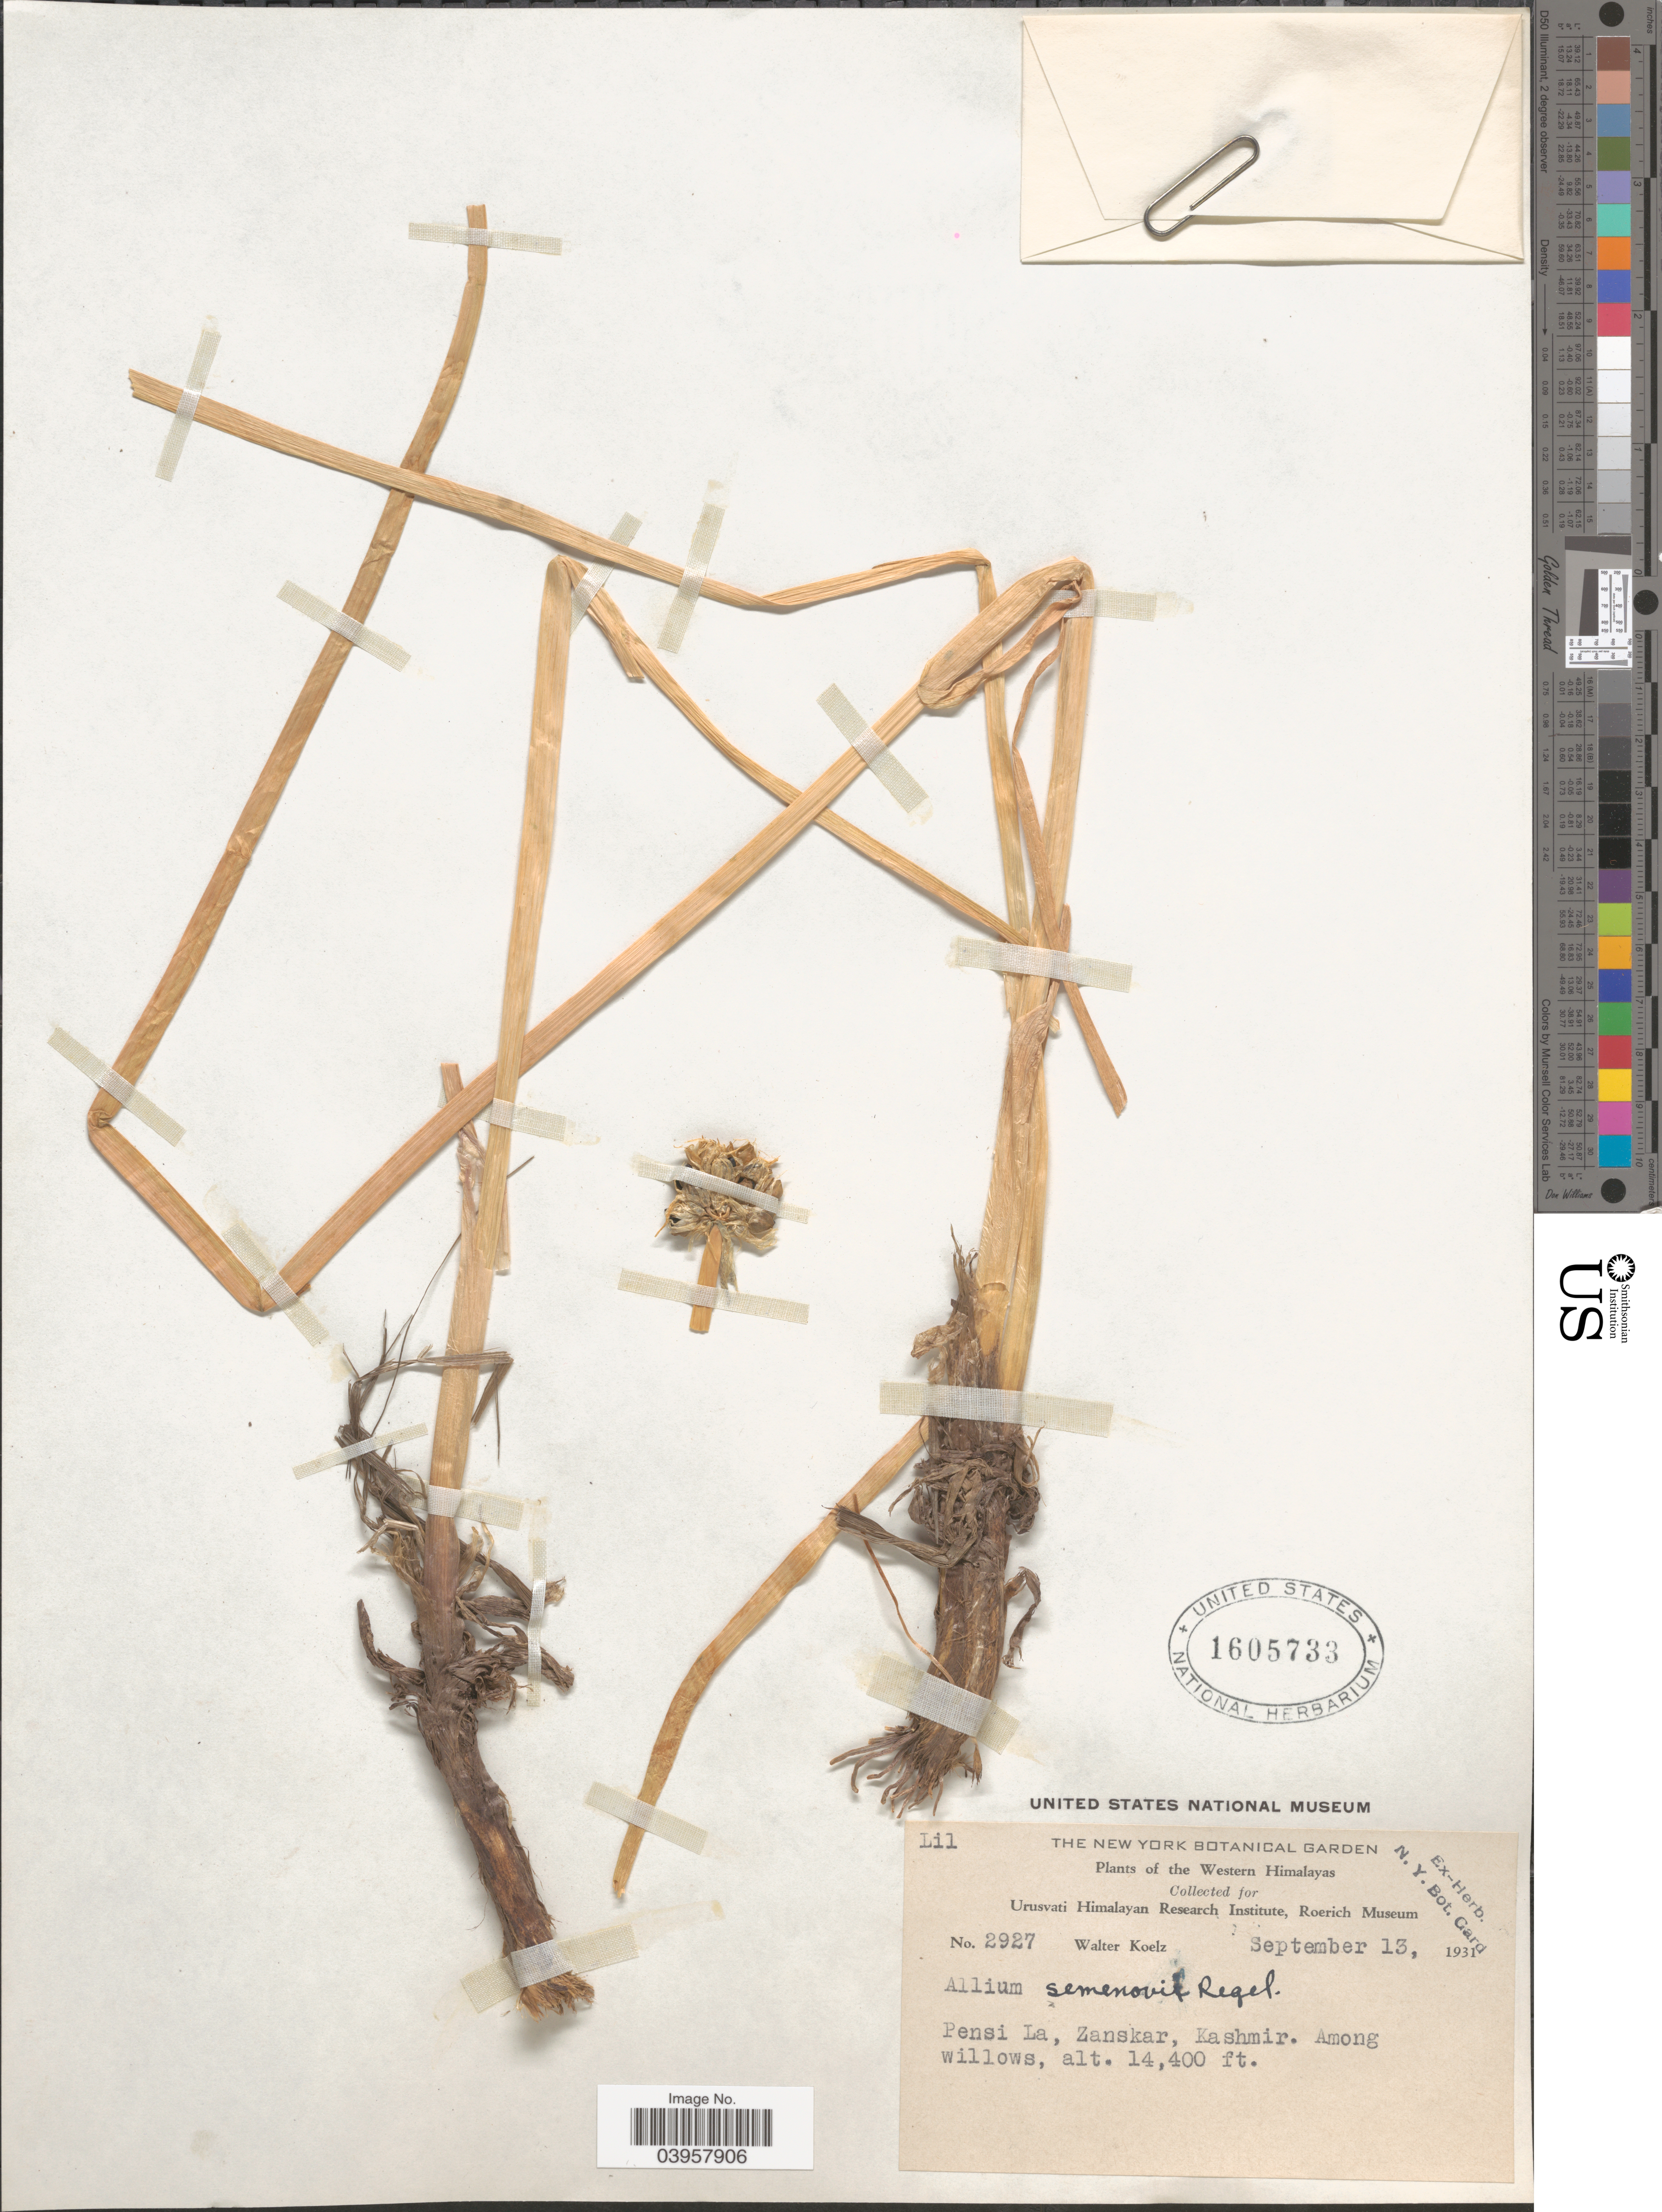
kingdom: Plantae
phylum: Tracheophyta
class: Liliopsida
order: Asparagales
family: Amaryllidaceae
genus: Allium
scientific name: Allium semenovii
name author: Regel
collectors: W. N. Koelz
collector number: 2927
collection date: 1931-09-13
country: India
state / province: Jammu and Kashmir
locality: The Western Himalayas. Pensi La, Zanskar, Kashmir.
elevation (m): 4389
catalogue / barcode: US 1605733